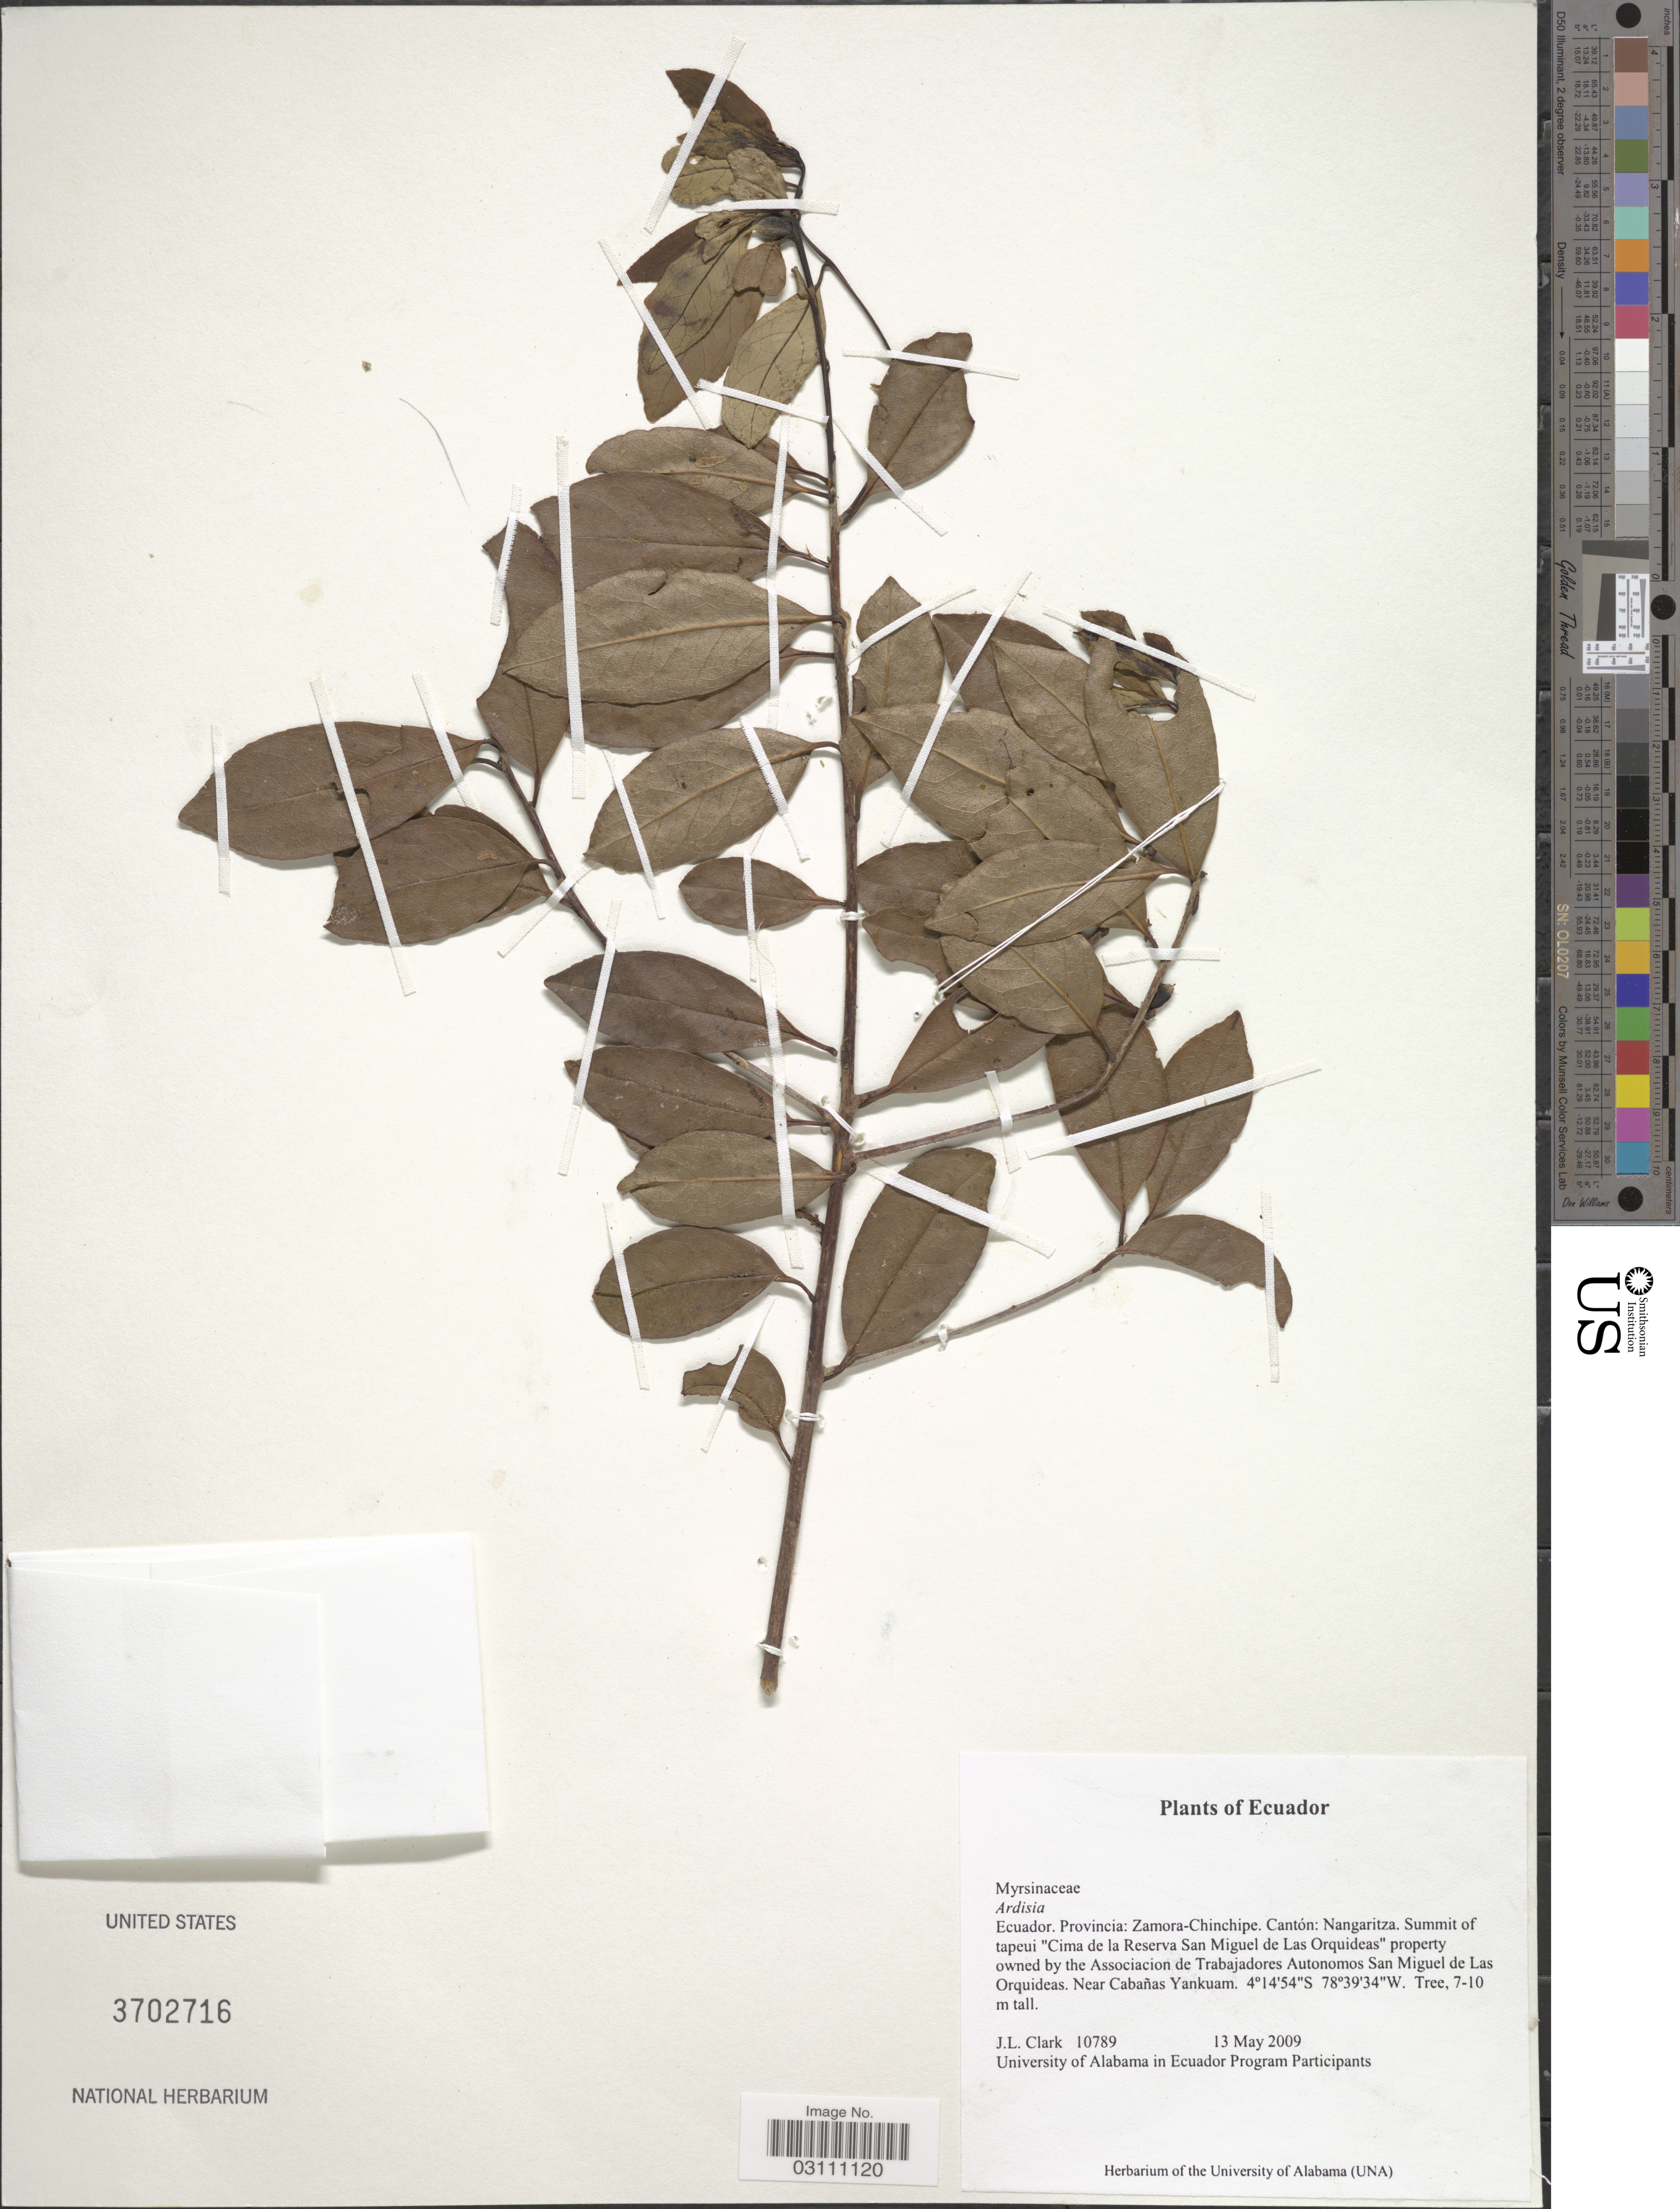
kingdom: Plantae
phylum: Tracheophyta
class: Magnoliopsida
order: Ericales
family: Primulaceae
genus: Ardisia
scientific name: Ardisia sp.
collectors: J. L. Clark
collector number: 10789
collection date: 2009-05-13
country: Ecuador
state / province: Zamora-Chinchipe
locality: Cantón: Nangaritza. Summit of tapeui "Cima de la Reserva San Miguel de Las Orquideas" property owned by the Associacion de Trabajadores Autonomos San Miguel de Las Orquideas. Near Cabañas Yankuam.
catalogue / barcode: US 3702716